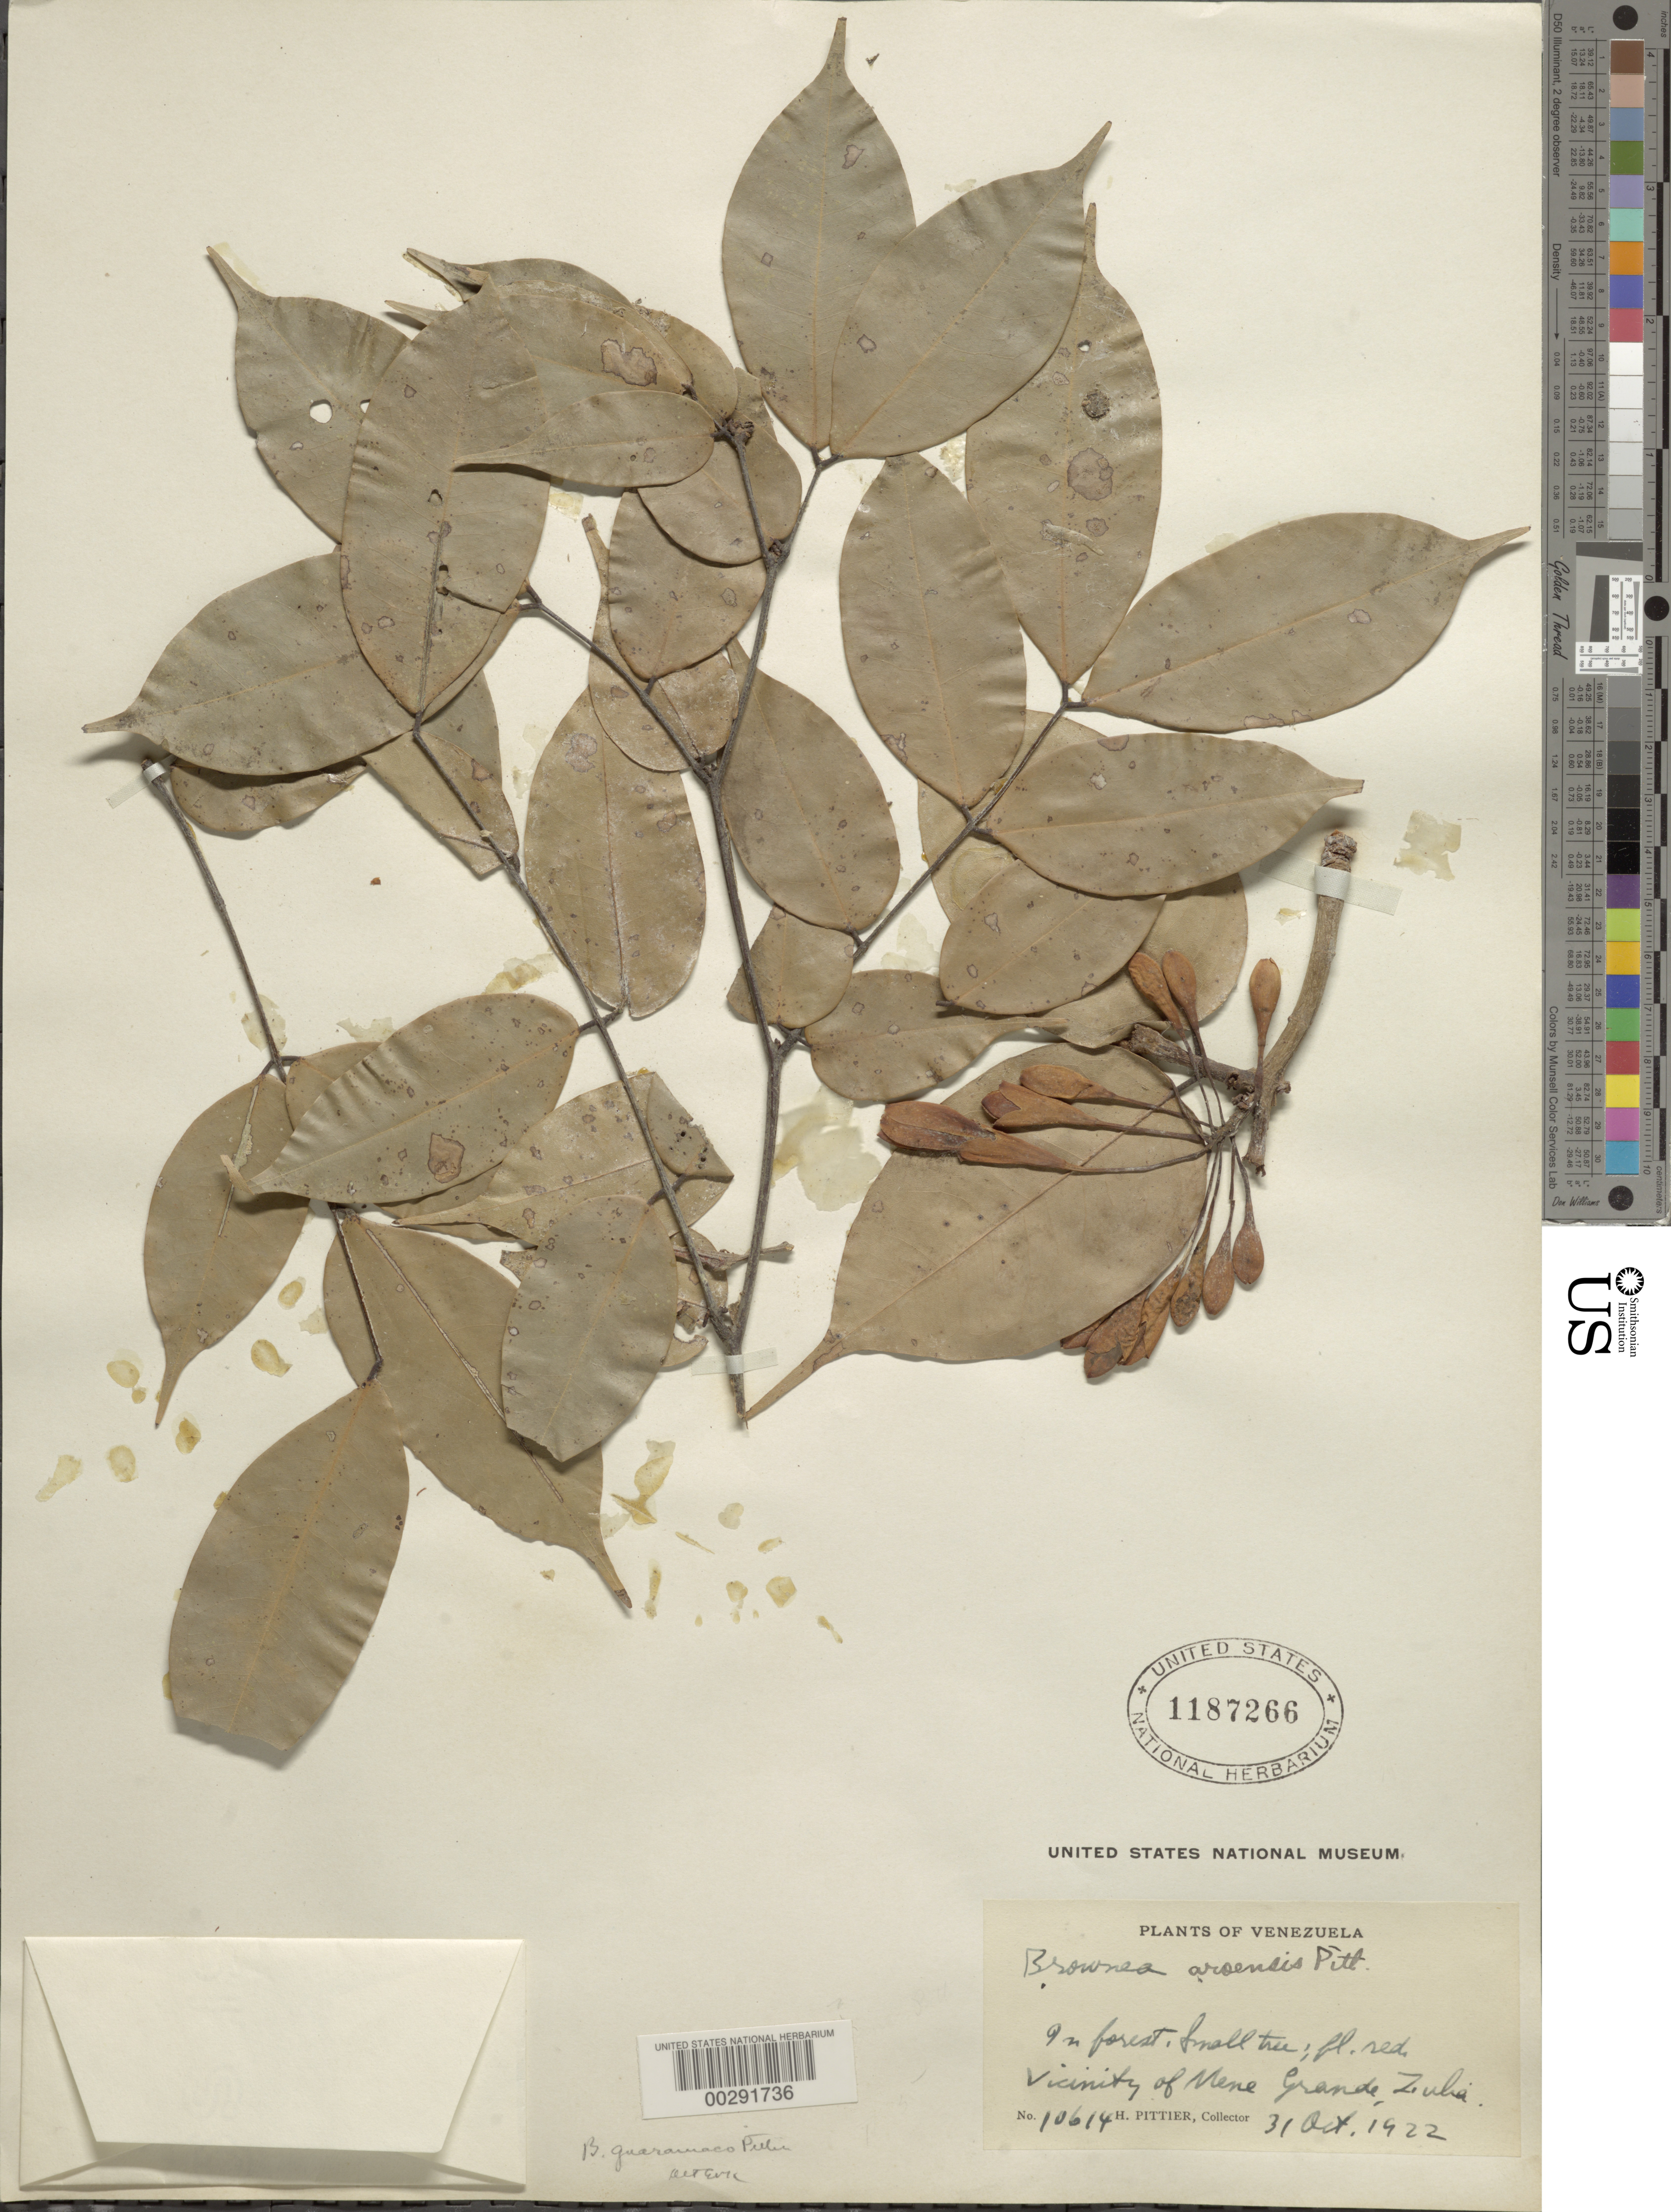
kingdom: Plantae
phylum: Tracheophyta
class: Magnoliopsida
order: Fabales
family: Fabaceae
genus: Brownea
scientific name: Brownea coccinea subsp. coccinea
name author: Jacq.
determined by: Santos-Silva, J.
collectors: H. F. Pittier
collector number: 10614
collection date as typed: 31 Oct 1922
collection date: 1922-10-31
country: Venezuela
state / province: Zulia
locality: Vicinity of mene grande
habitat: Forest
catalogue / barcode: US 1187266